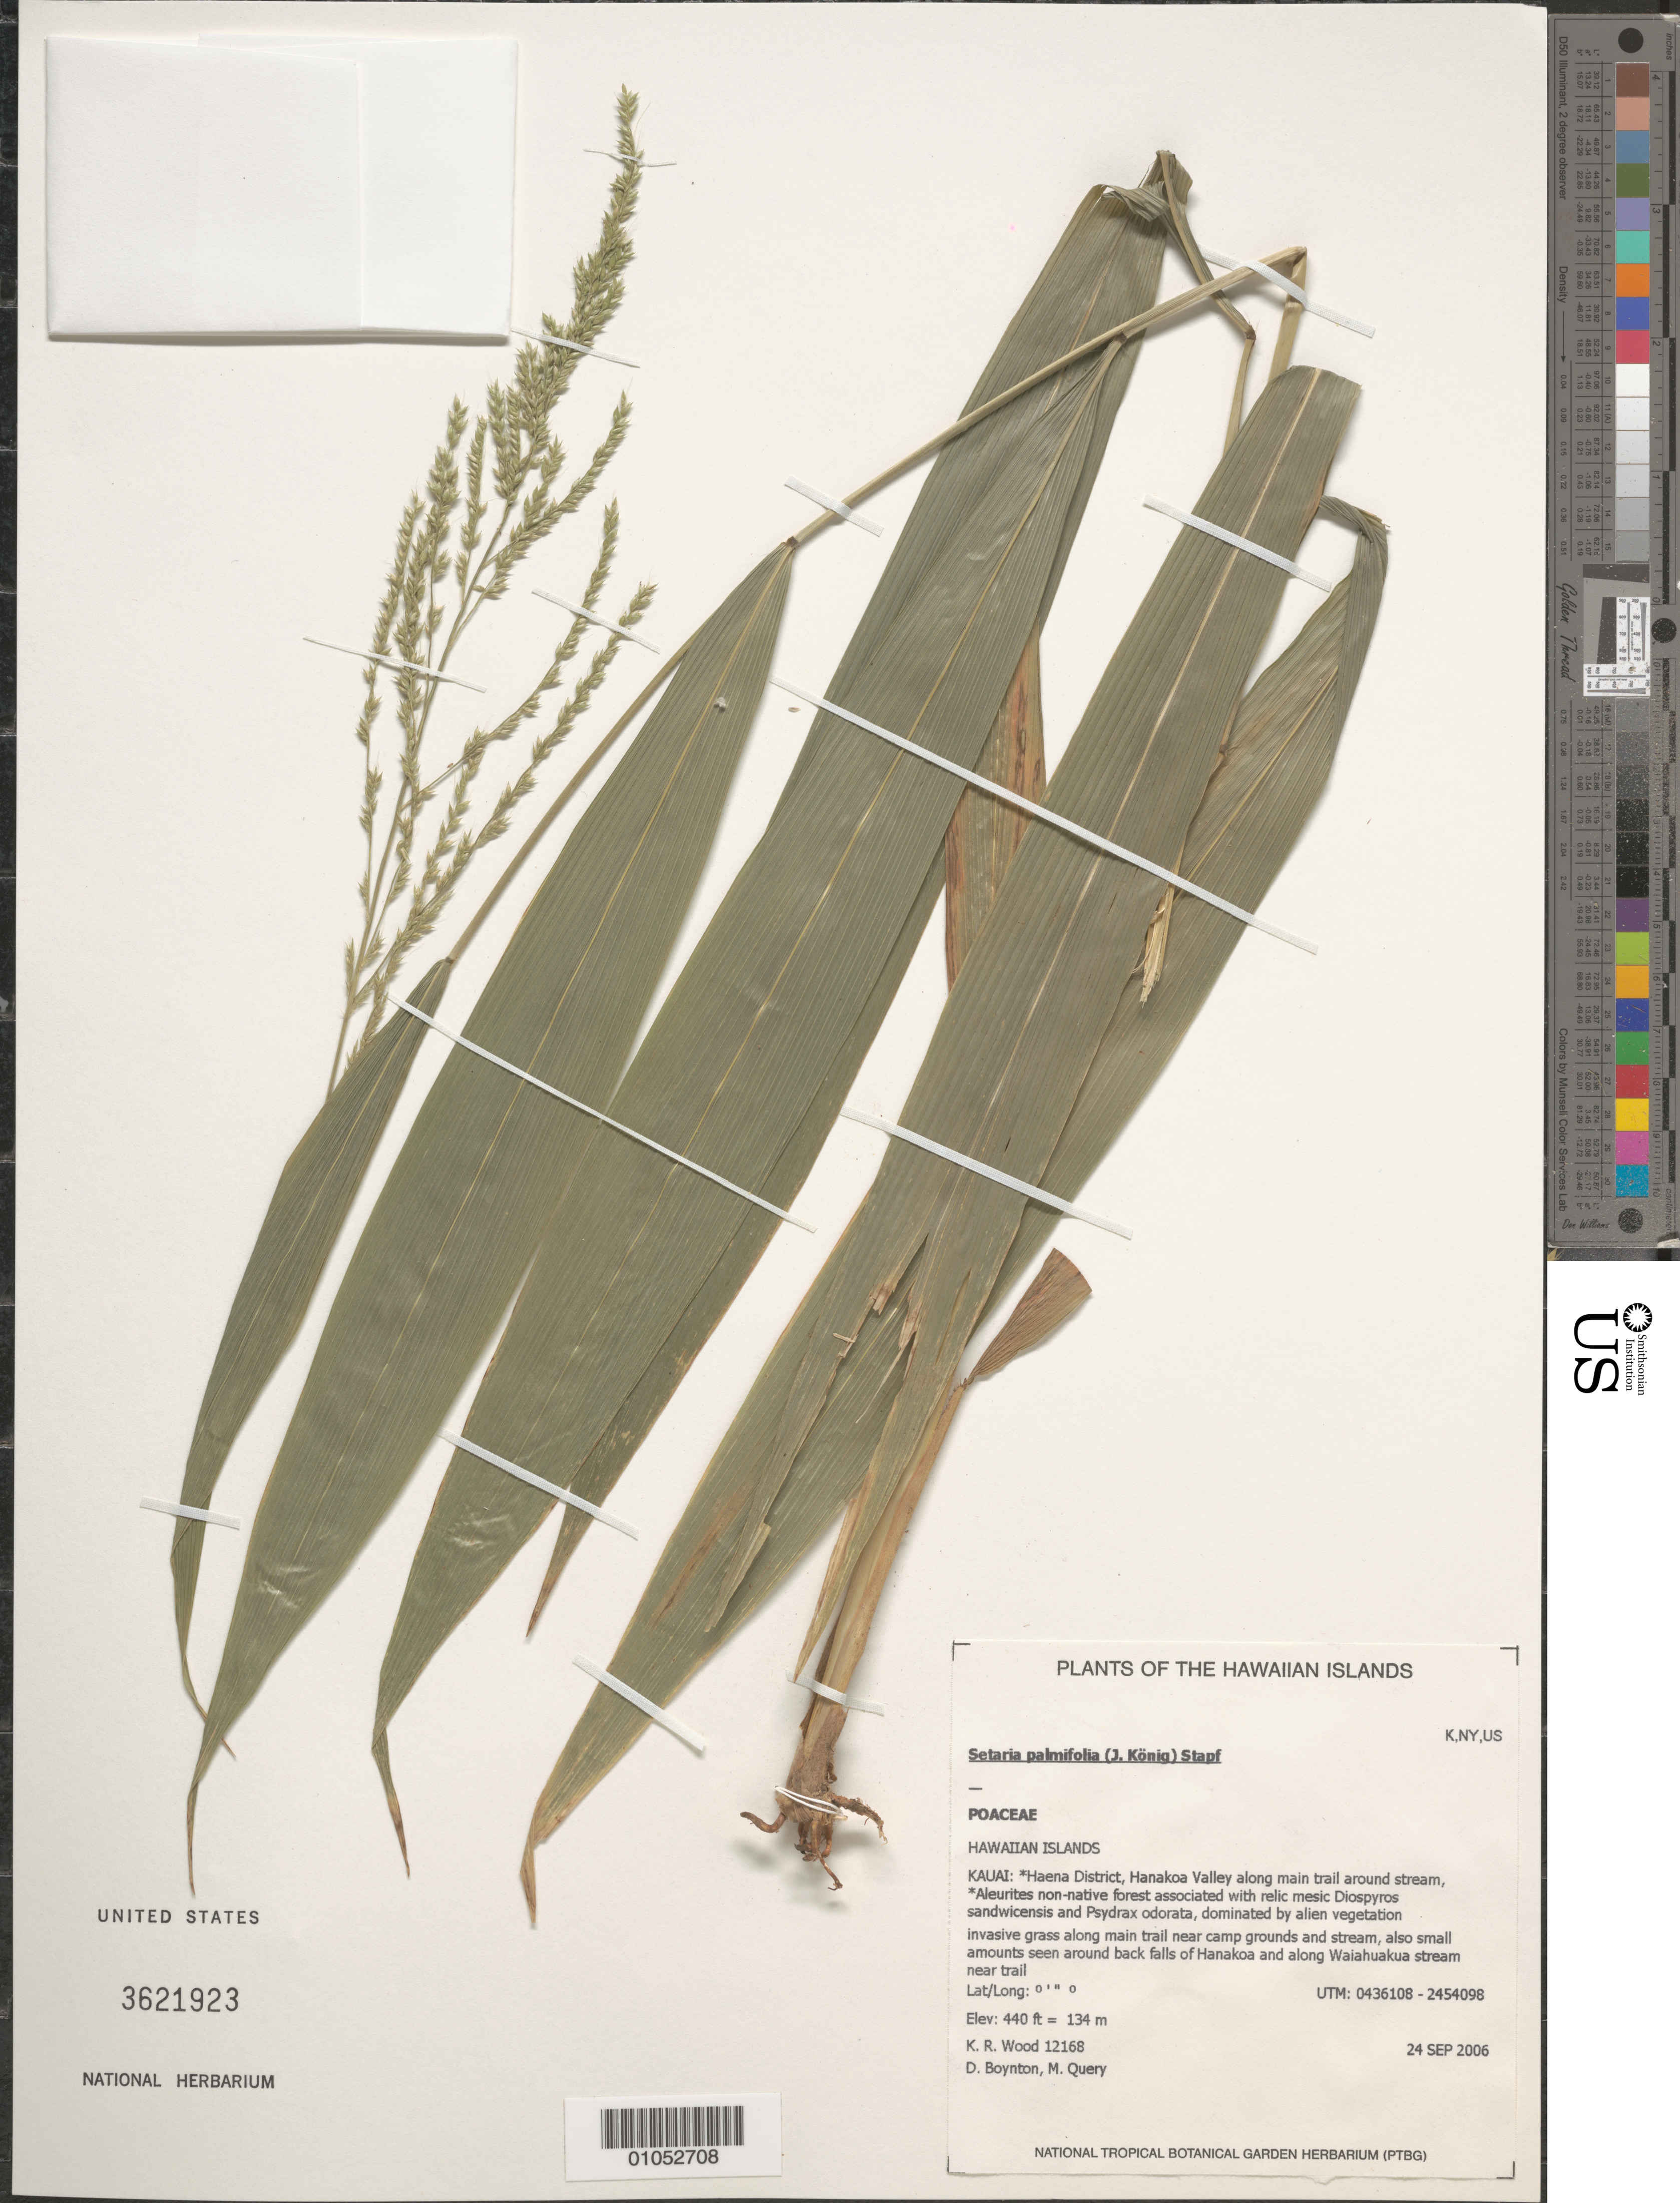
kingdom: Plantae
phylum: Tracheophyta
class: Liliopsida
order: Poales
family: Poaceae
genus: Setaria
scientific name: Setaria palmifolia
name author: (J. Koenig) Stapf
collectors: K. R. Wood, D. Boynton & M. Query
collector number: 12168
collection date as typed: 24 Sep 2006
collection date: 2006-09-24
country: United States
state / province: Hawaii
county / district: Kaui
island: Kaua'i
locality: Haena District, Hanakoa Valley along main trail around stream. Also small amounts seen around back falls of Hanakoa and along Waiahuakua stream near trail.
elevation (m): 134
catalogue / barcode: US 3621923